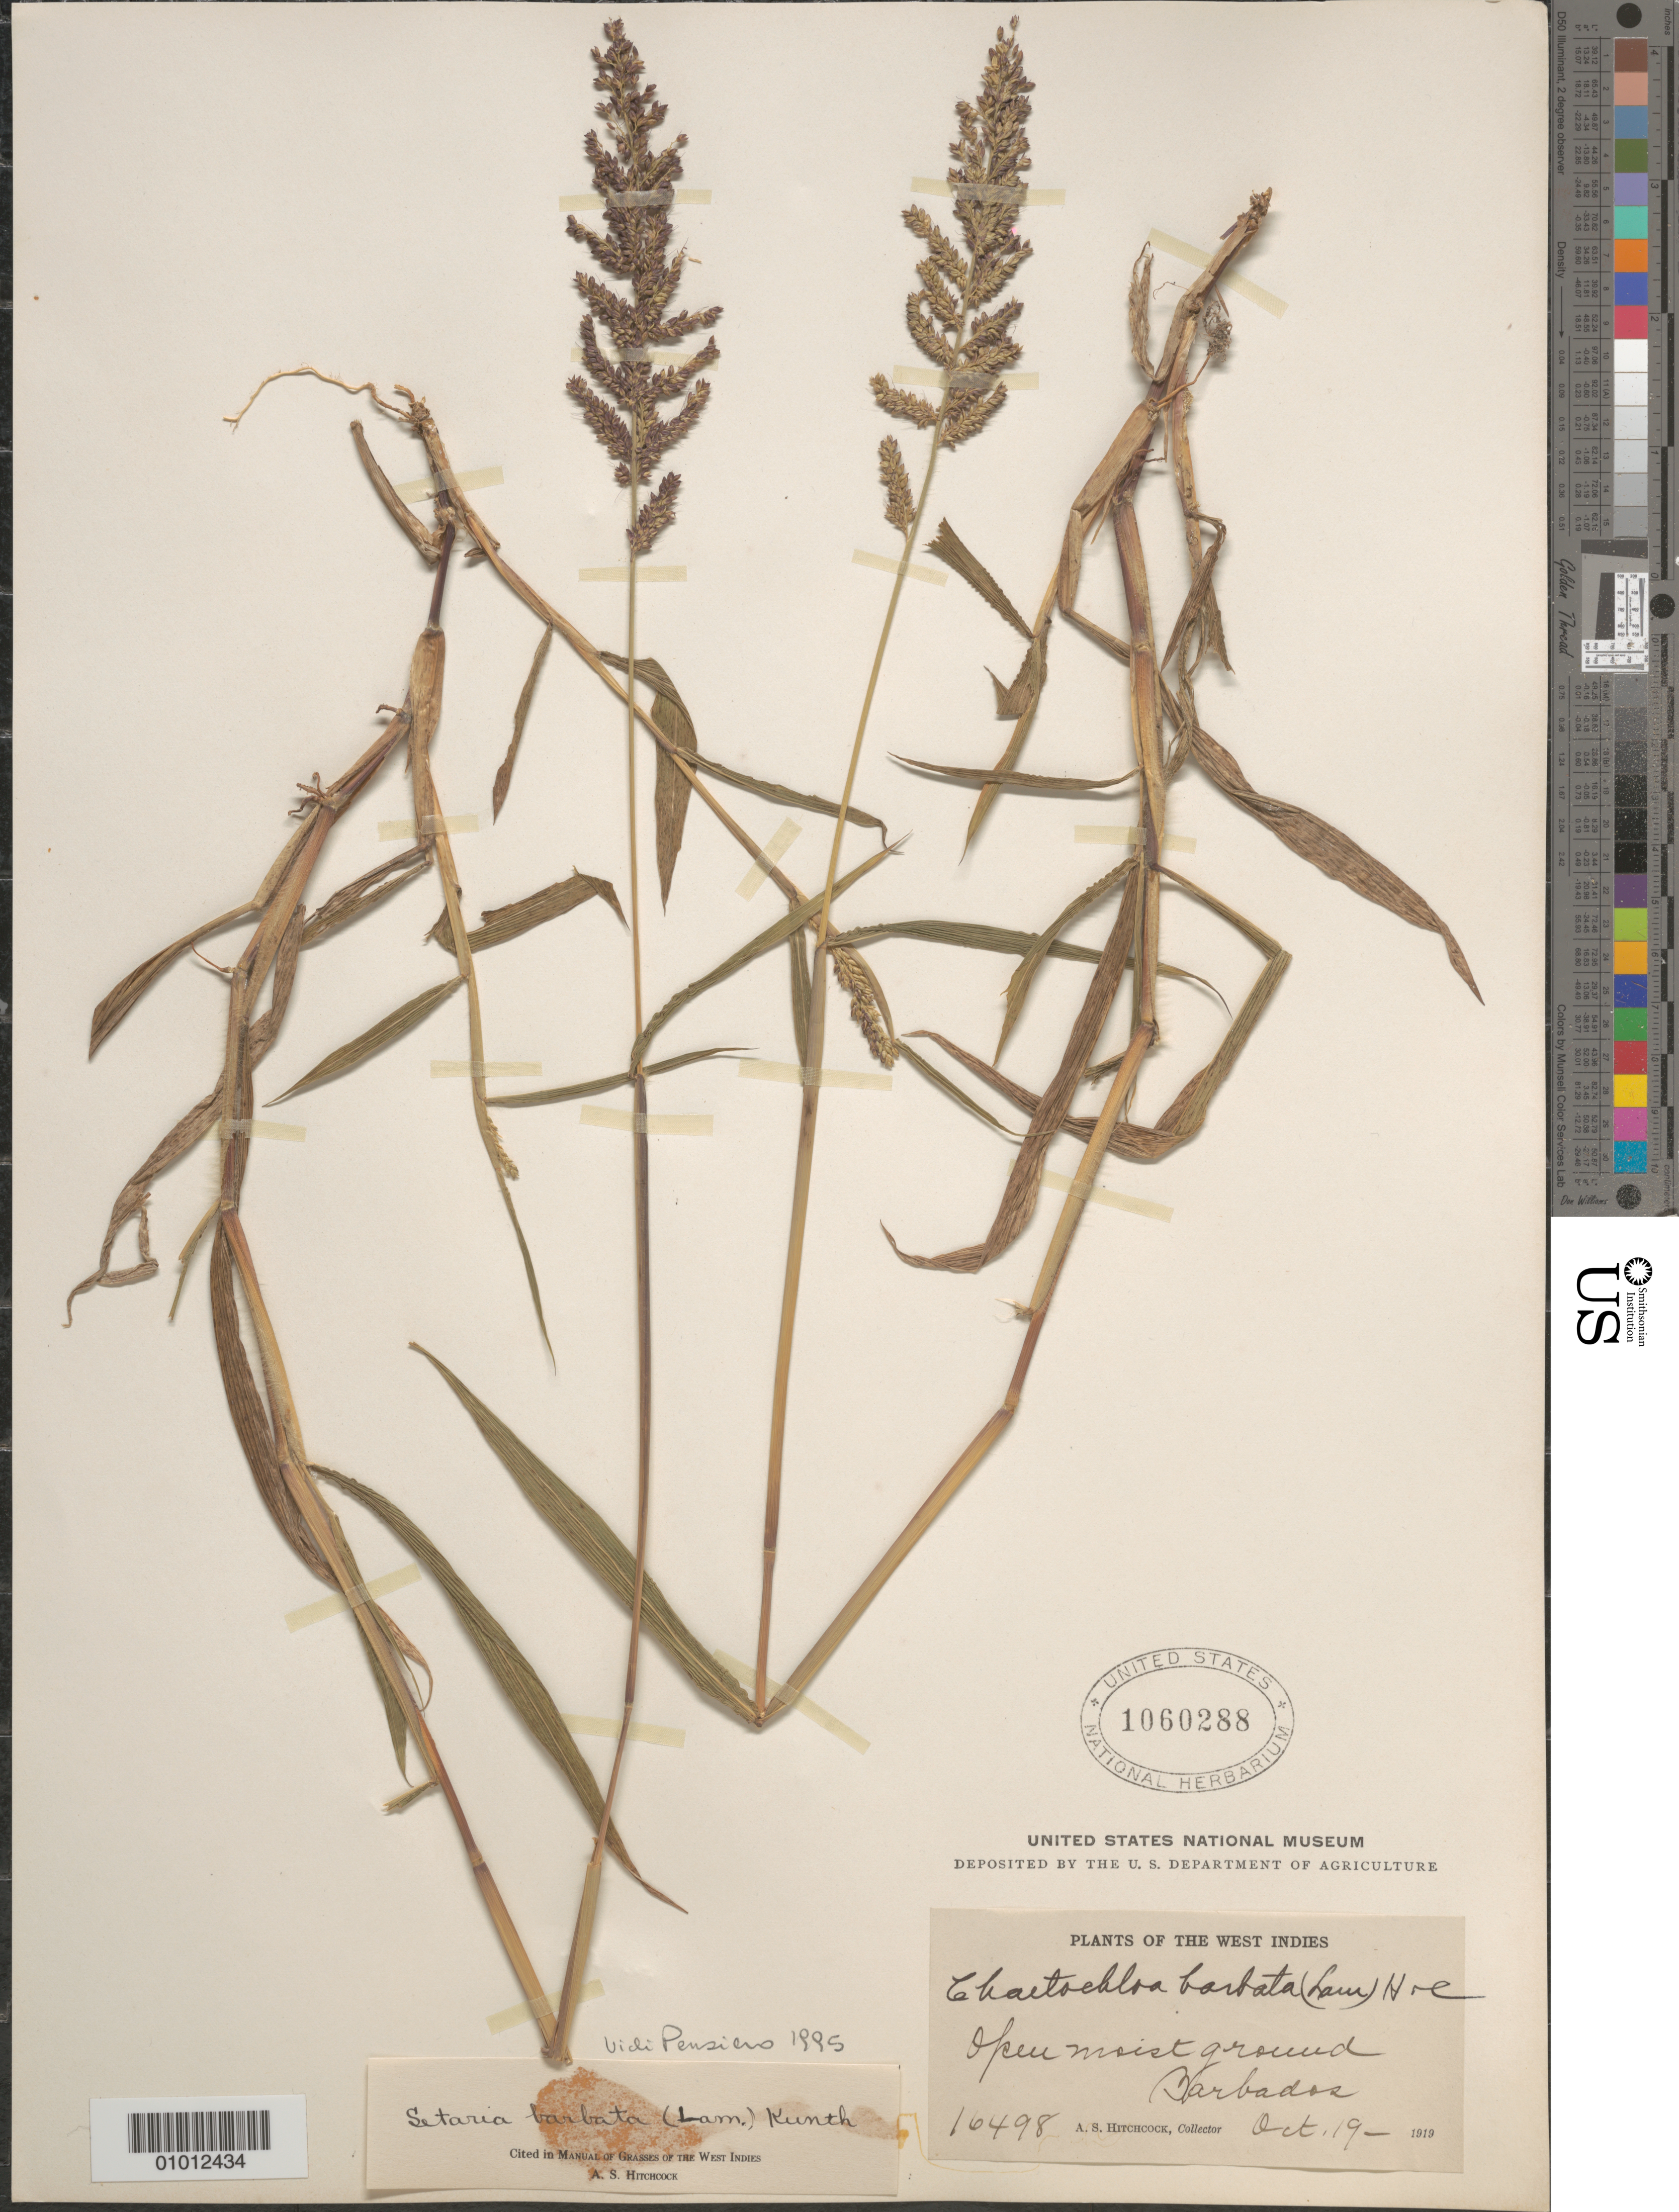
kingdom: Plantae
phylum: Tracheophyta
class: Liliopsida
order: Poales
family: Poaceae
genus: Setaria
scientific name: Setaria barbata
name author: (Lam.) Kunth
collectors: A. S. Hitchcock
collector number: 16498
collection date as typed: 19 Oct 1919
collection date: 1919-10-19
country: Barbados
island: Barbados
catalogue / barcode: US 1060288